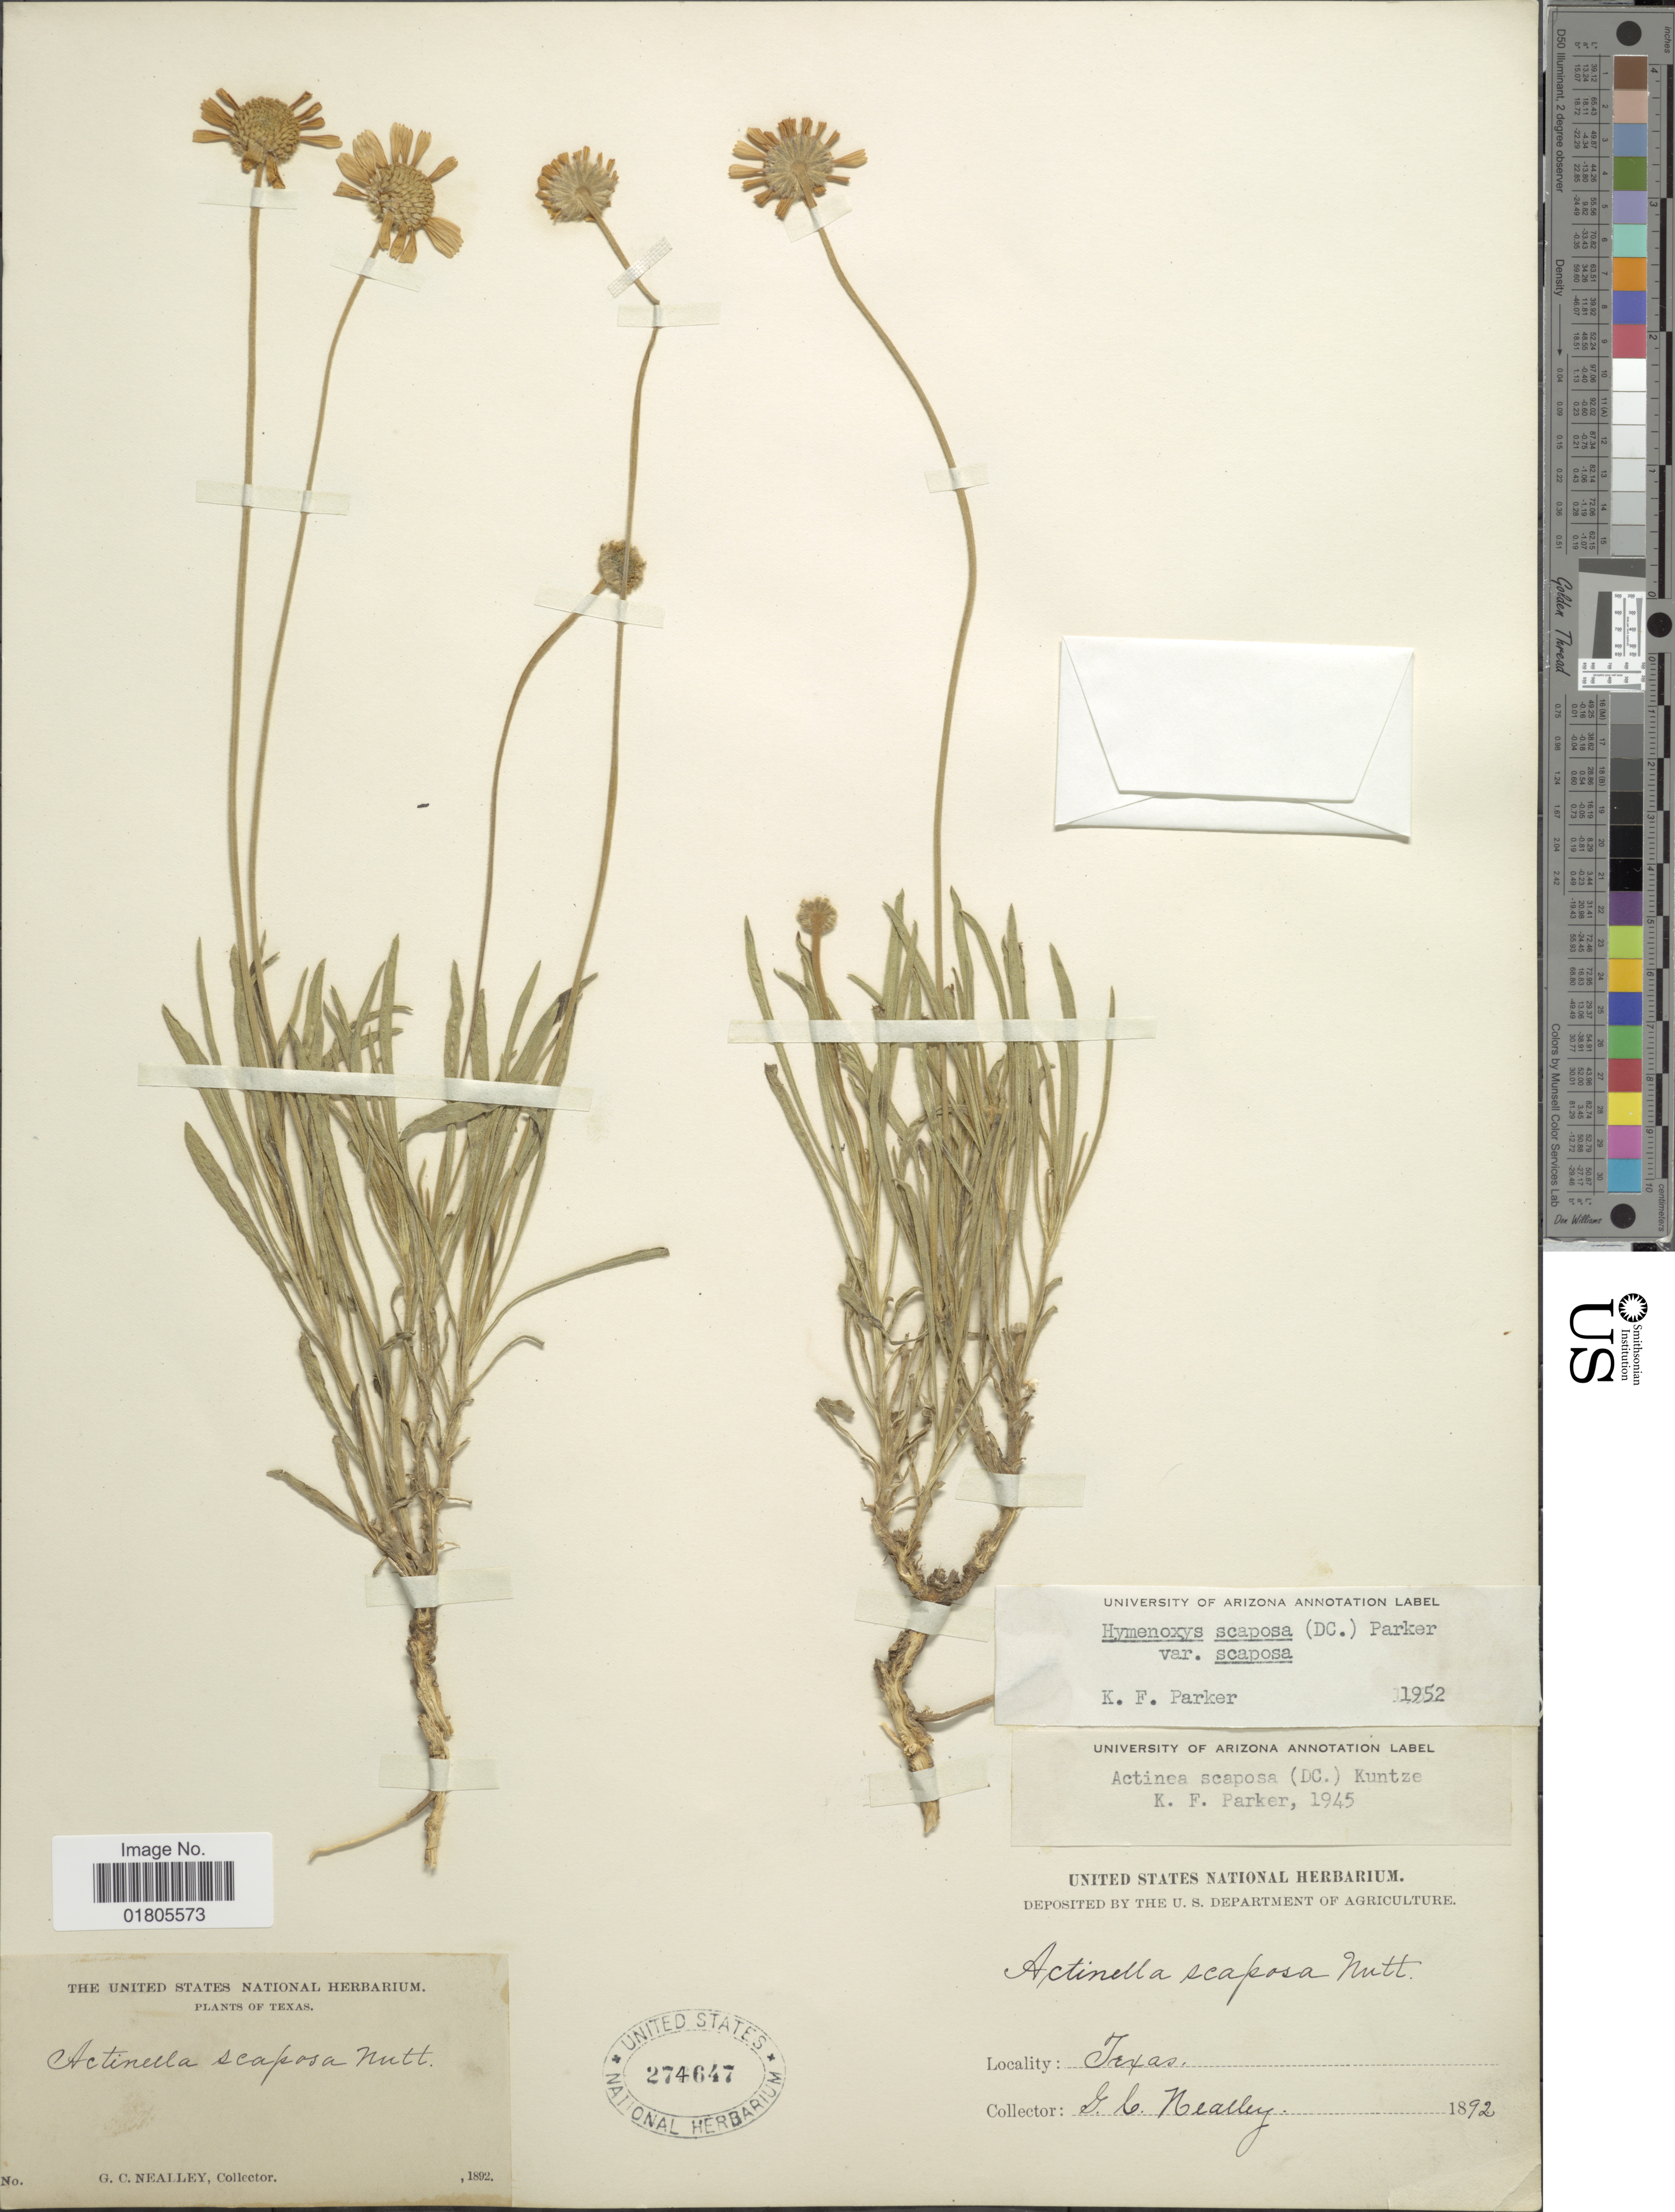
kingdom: Plantae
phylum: Tracheophyta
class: Magnoliopsida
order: Asterales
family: Asteraceae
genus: Actinea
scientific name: Actinea scaposa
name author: (DC.) Kuntze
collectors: G. C. Nealley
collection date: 1892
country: United States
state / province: Texas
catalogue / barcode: US 274647